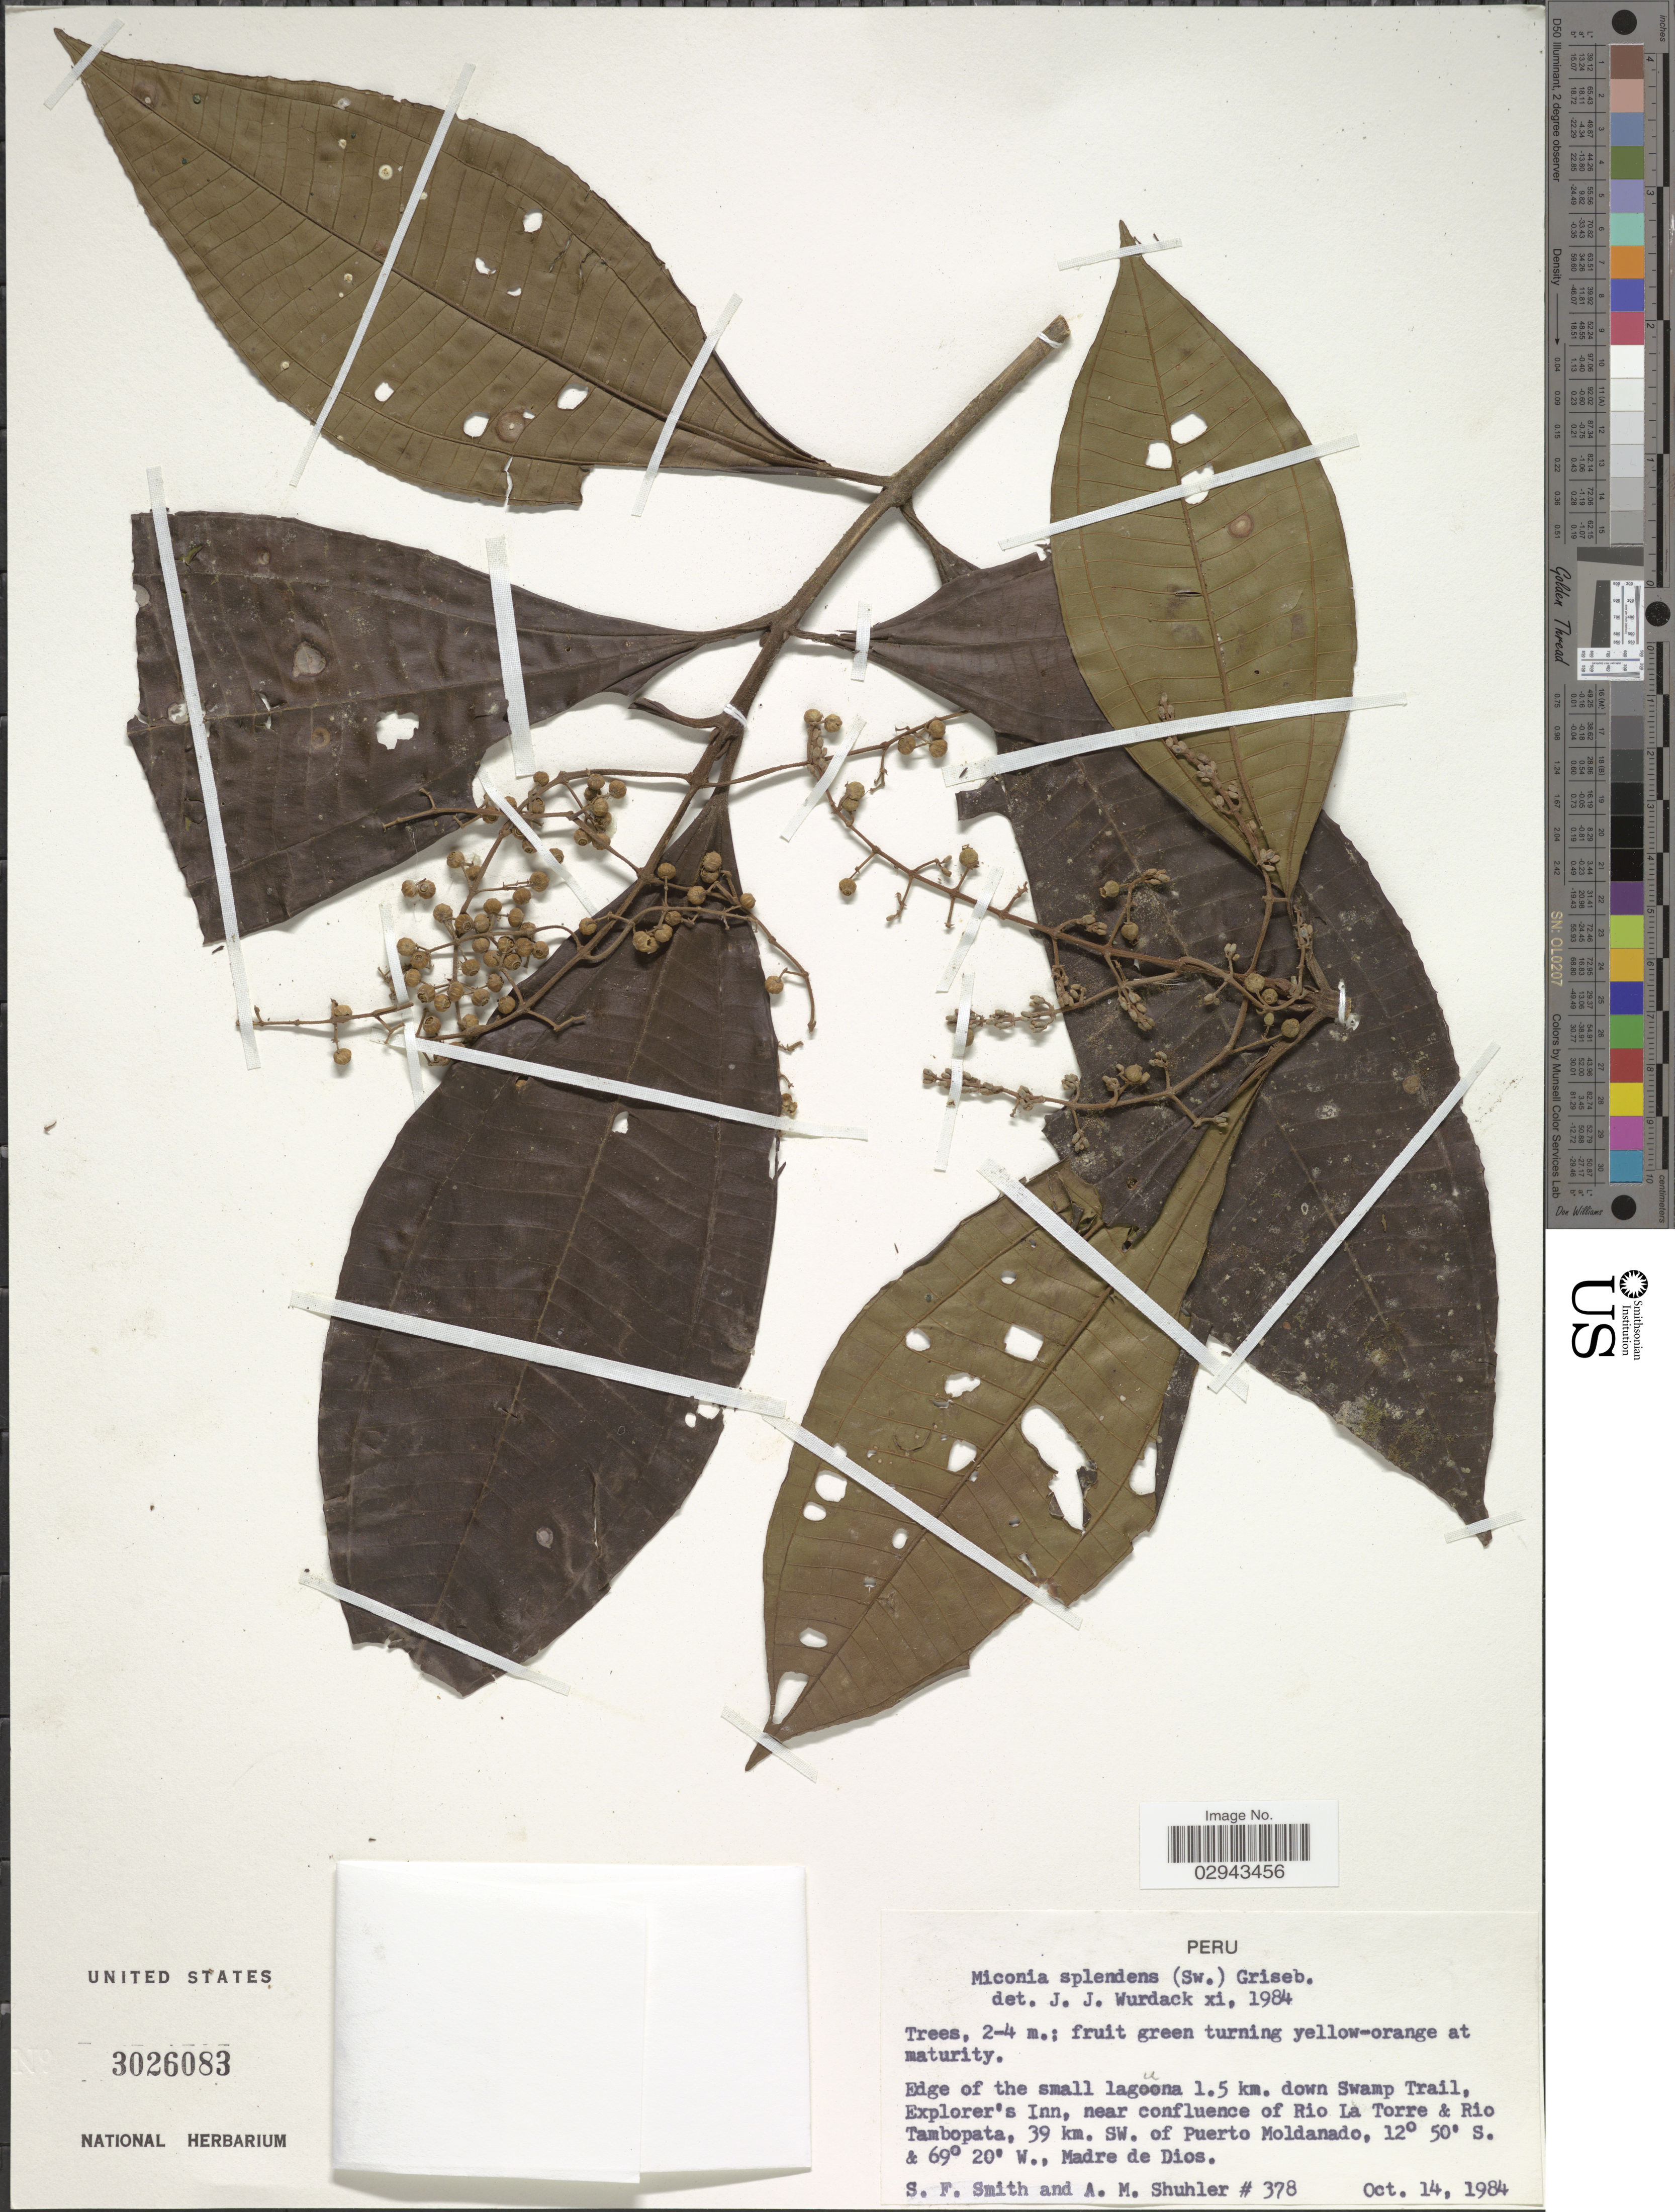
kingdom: Plantae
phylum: Tracheophyta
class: Magnoliopsida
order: Myrtales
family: Melastomataceae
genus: Miconia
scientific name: Miconia splendens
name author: (Sw.) Griseb.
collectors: S.F. Smith & A. Shuhler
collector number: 378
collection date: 1984-10-14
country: Peru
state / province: Madre de Dios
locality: Edge of the small laguna 1.5 km. down Swamp Trail, Explorer's Inn, near confluence of Rio La Torre & Rio Tambopata, 39 km. SW. of Puerto Moldonado.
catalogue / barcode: US 3026083